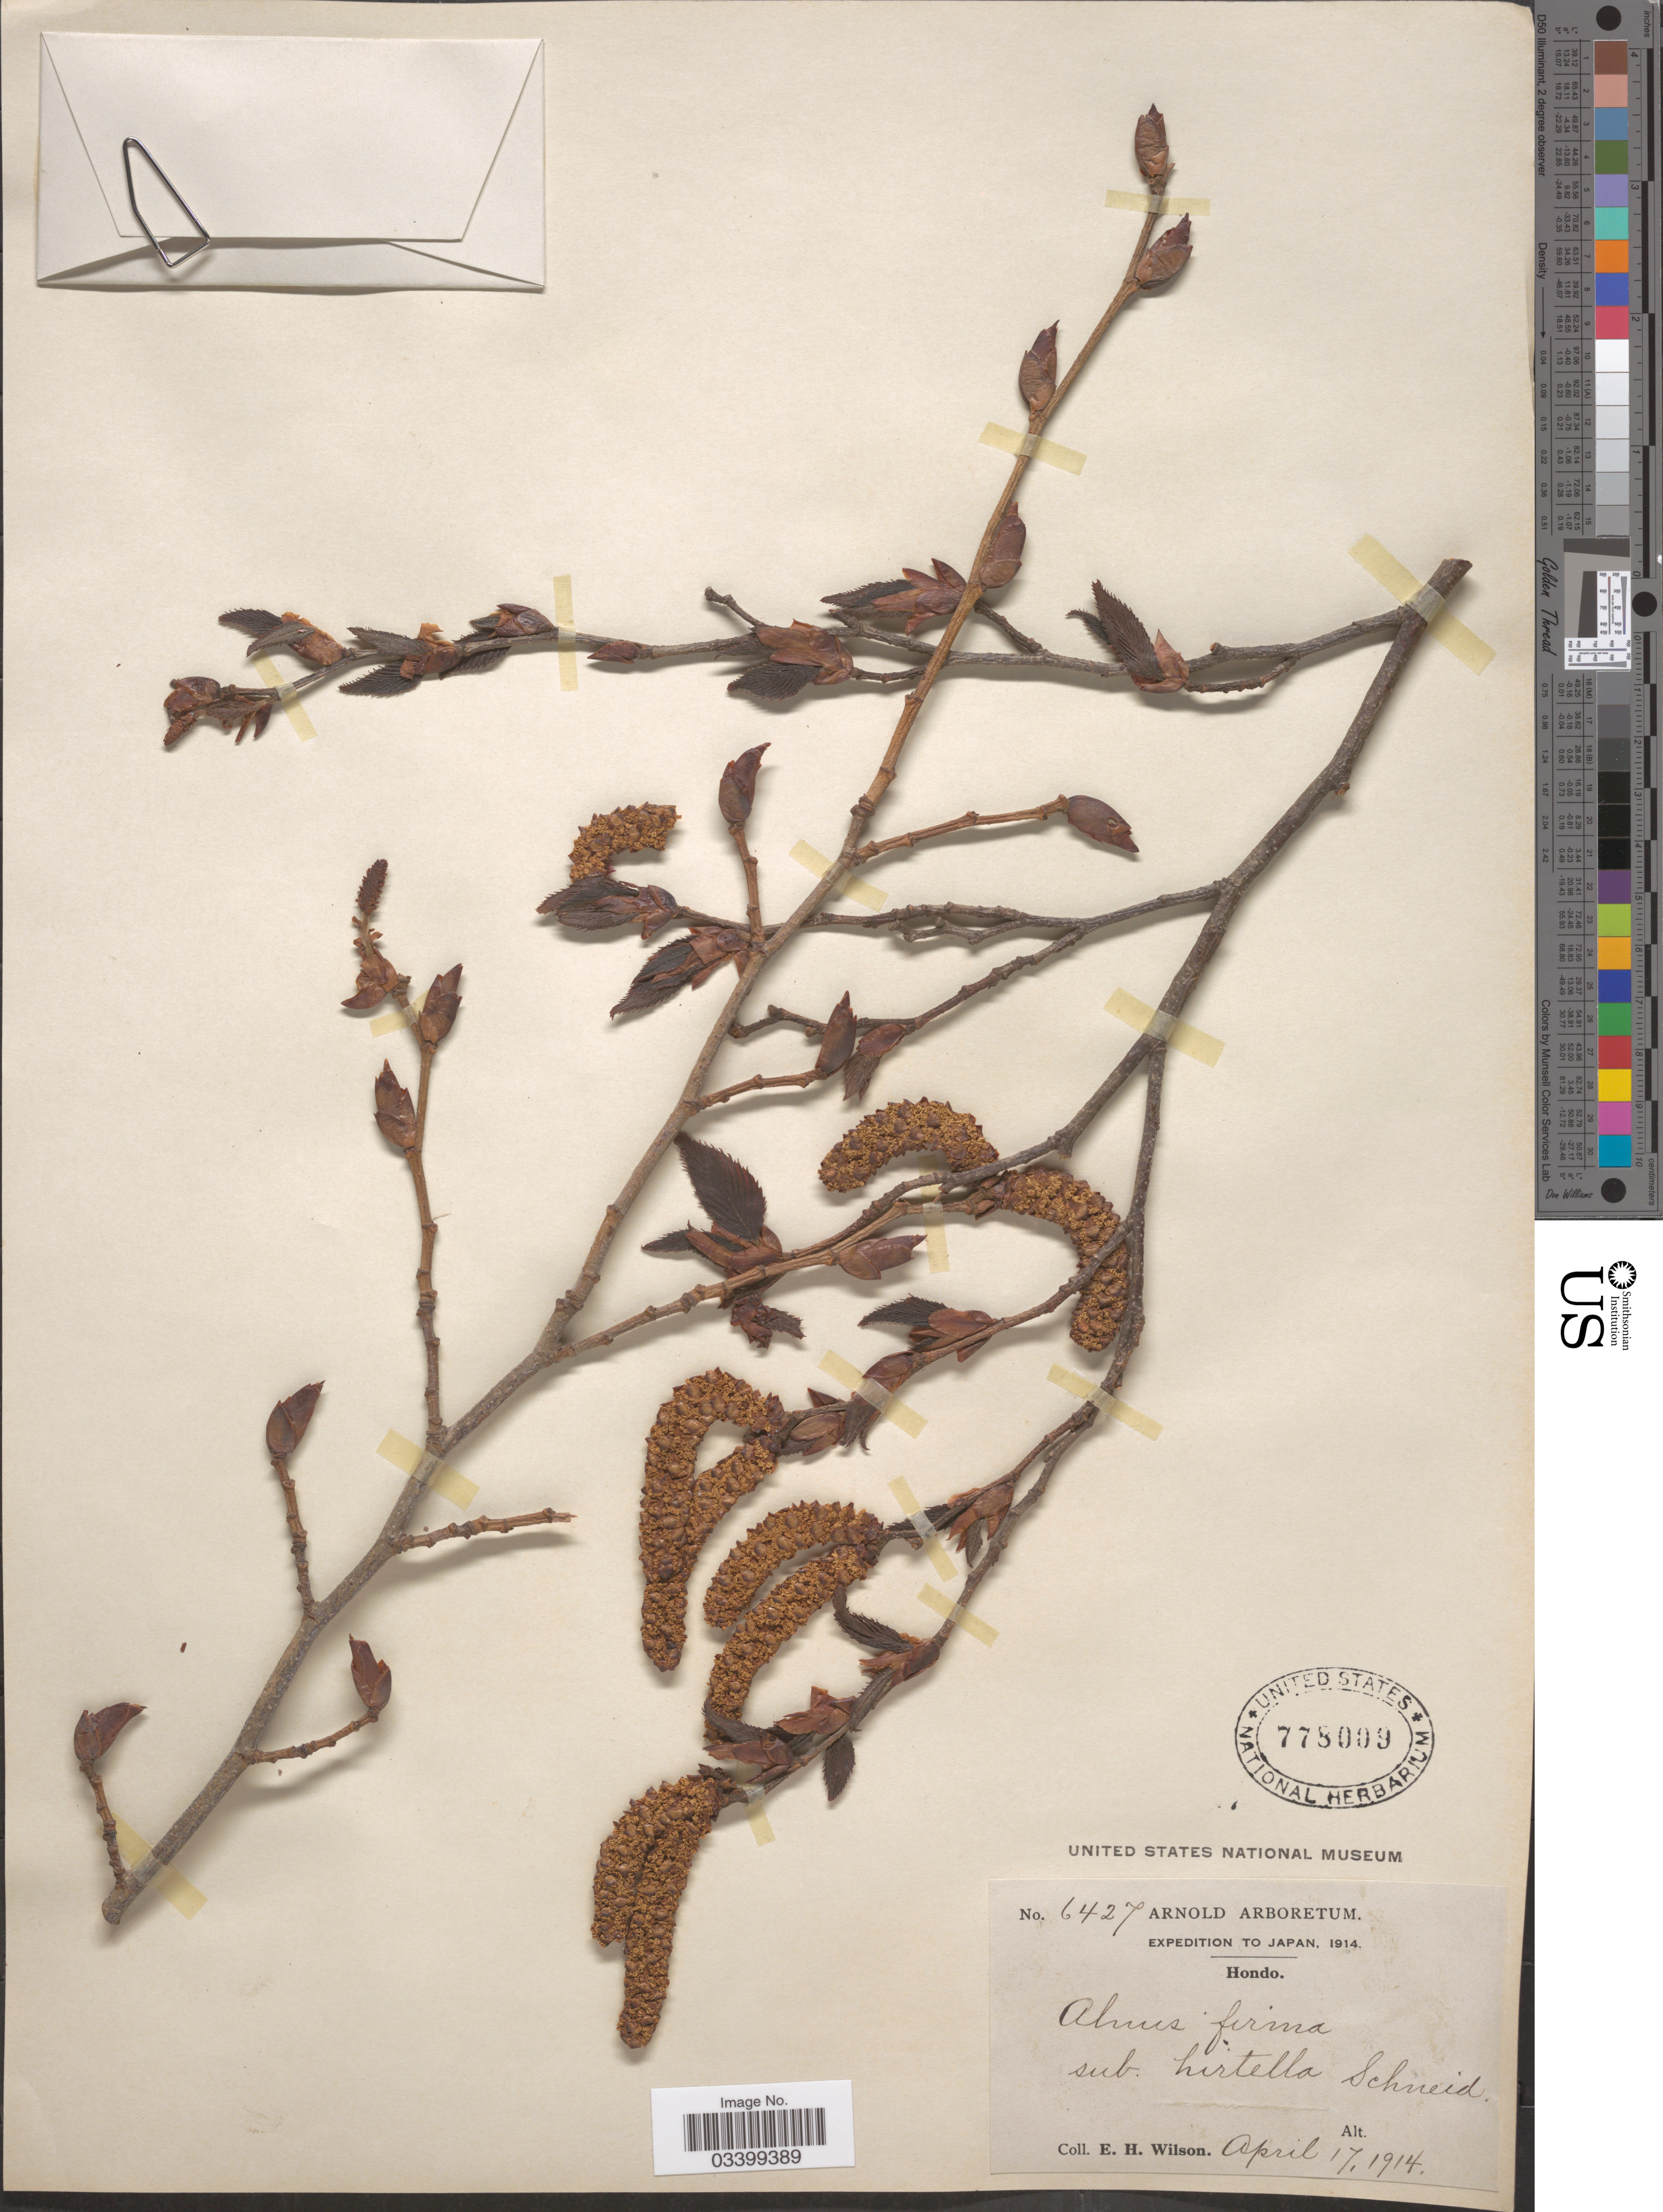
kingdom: Plantae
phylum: Tracheophyta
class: Magnoliopsida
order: Fagales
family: Betulaceae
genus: Alnus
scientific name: Alnus firma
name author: Siebold & Zucc.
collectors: E. Wilson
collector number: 6427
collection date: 1914-04-17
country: Japan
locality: Hondo.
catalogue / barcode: US 778009